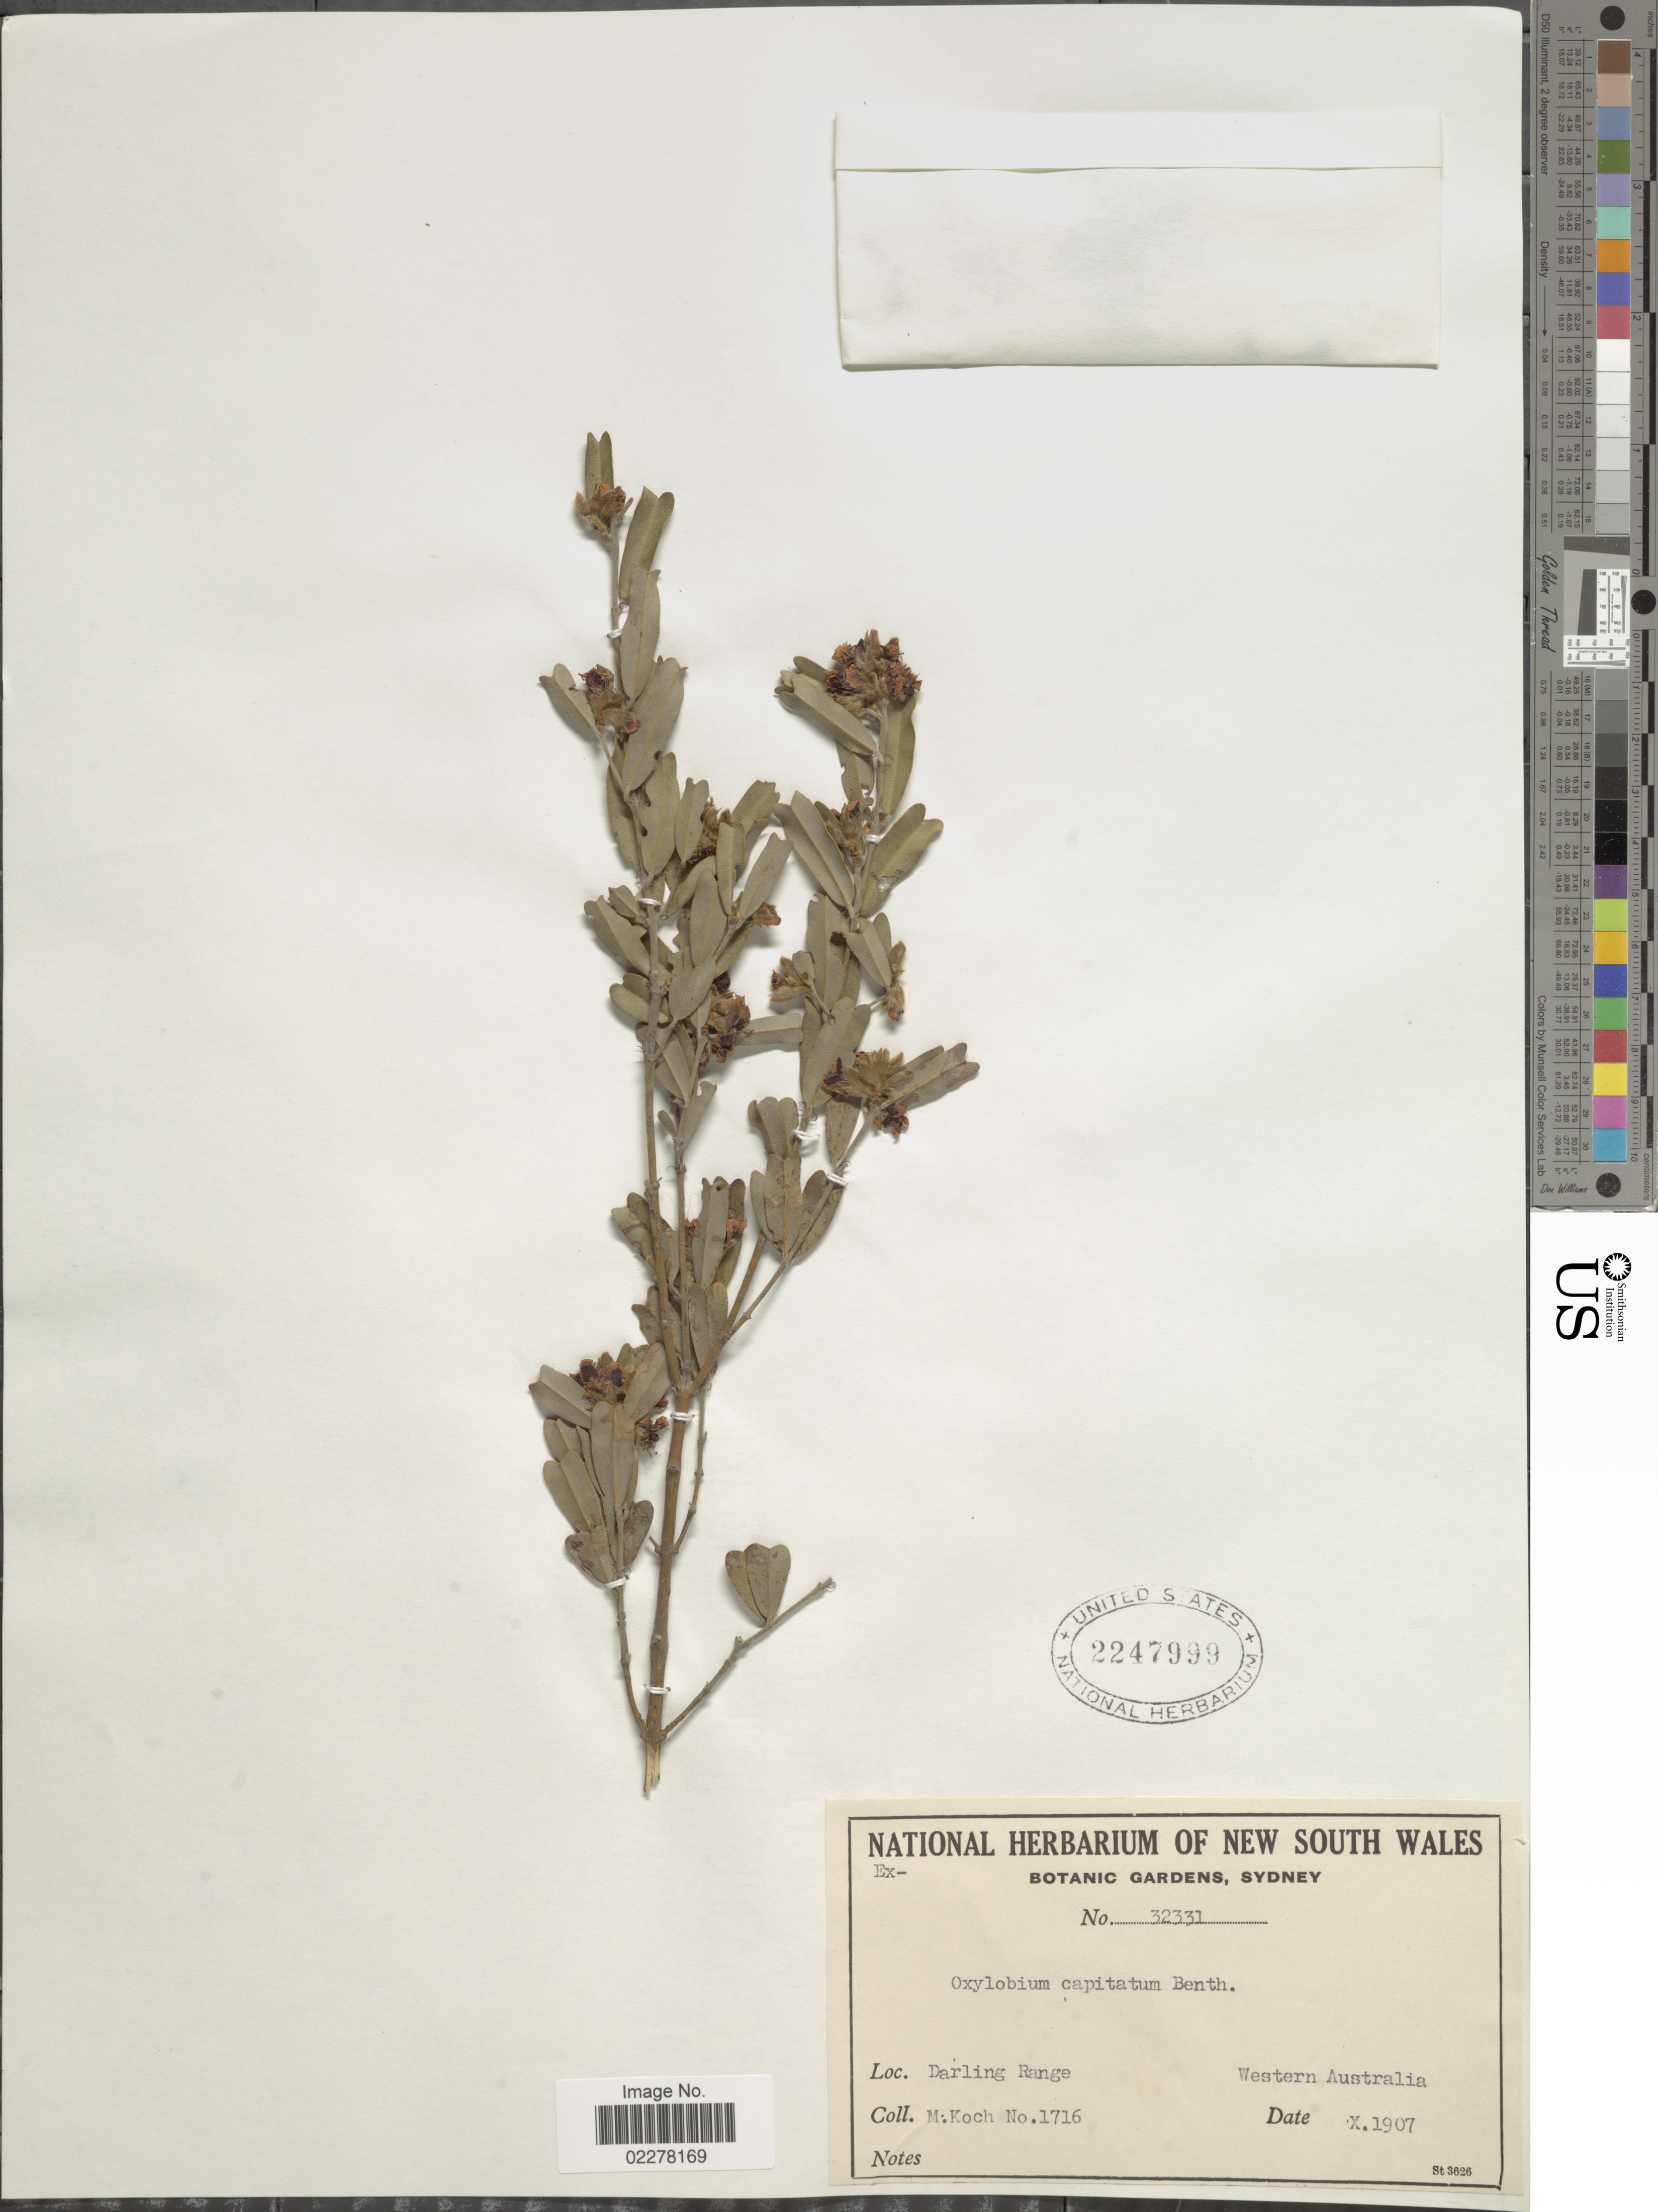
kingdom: Plantae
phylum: Tracheophyta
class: Magnoliopsida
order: Fabales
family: Fabaceae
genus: Gastrolobium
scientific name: Gastrolobium capitatum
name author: (Benth.) G. Chandler & Crisp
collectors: M. Koch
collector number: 1716/ 32331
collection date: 1907-10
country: Australia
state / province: Western Australia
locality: Darling Range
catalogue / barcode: US 2247999